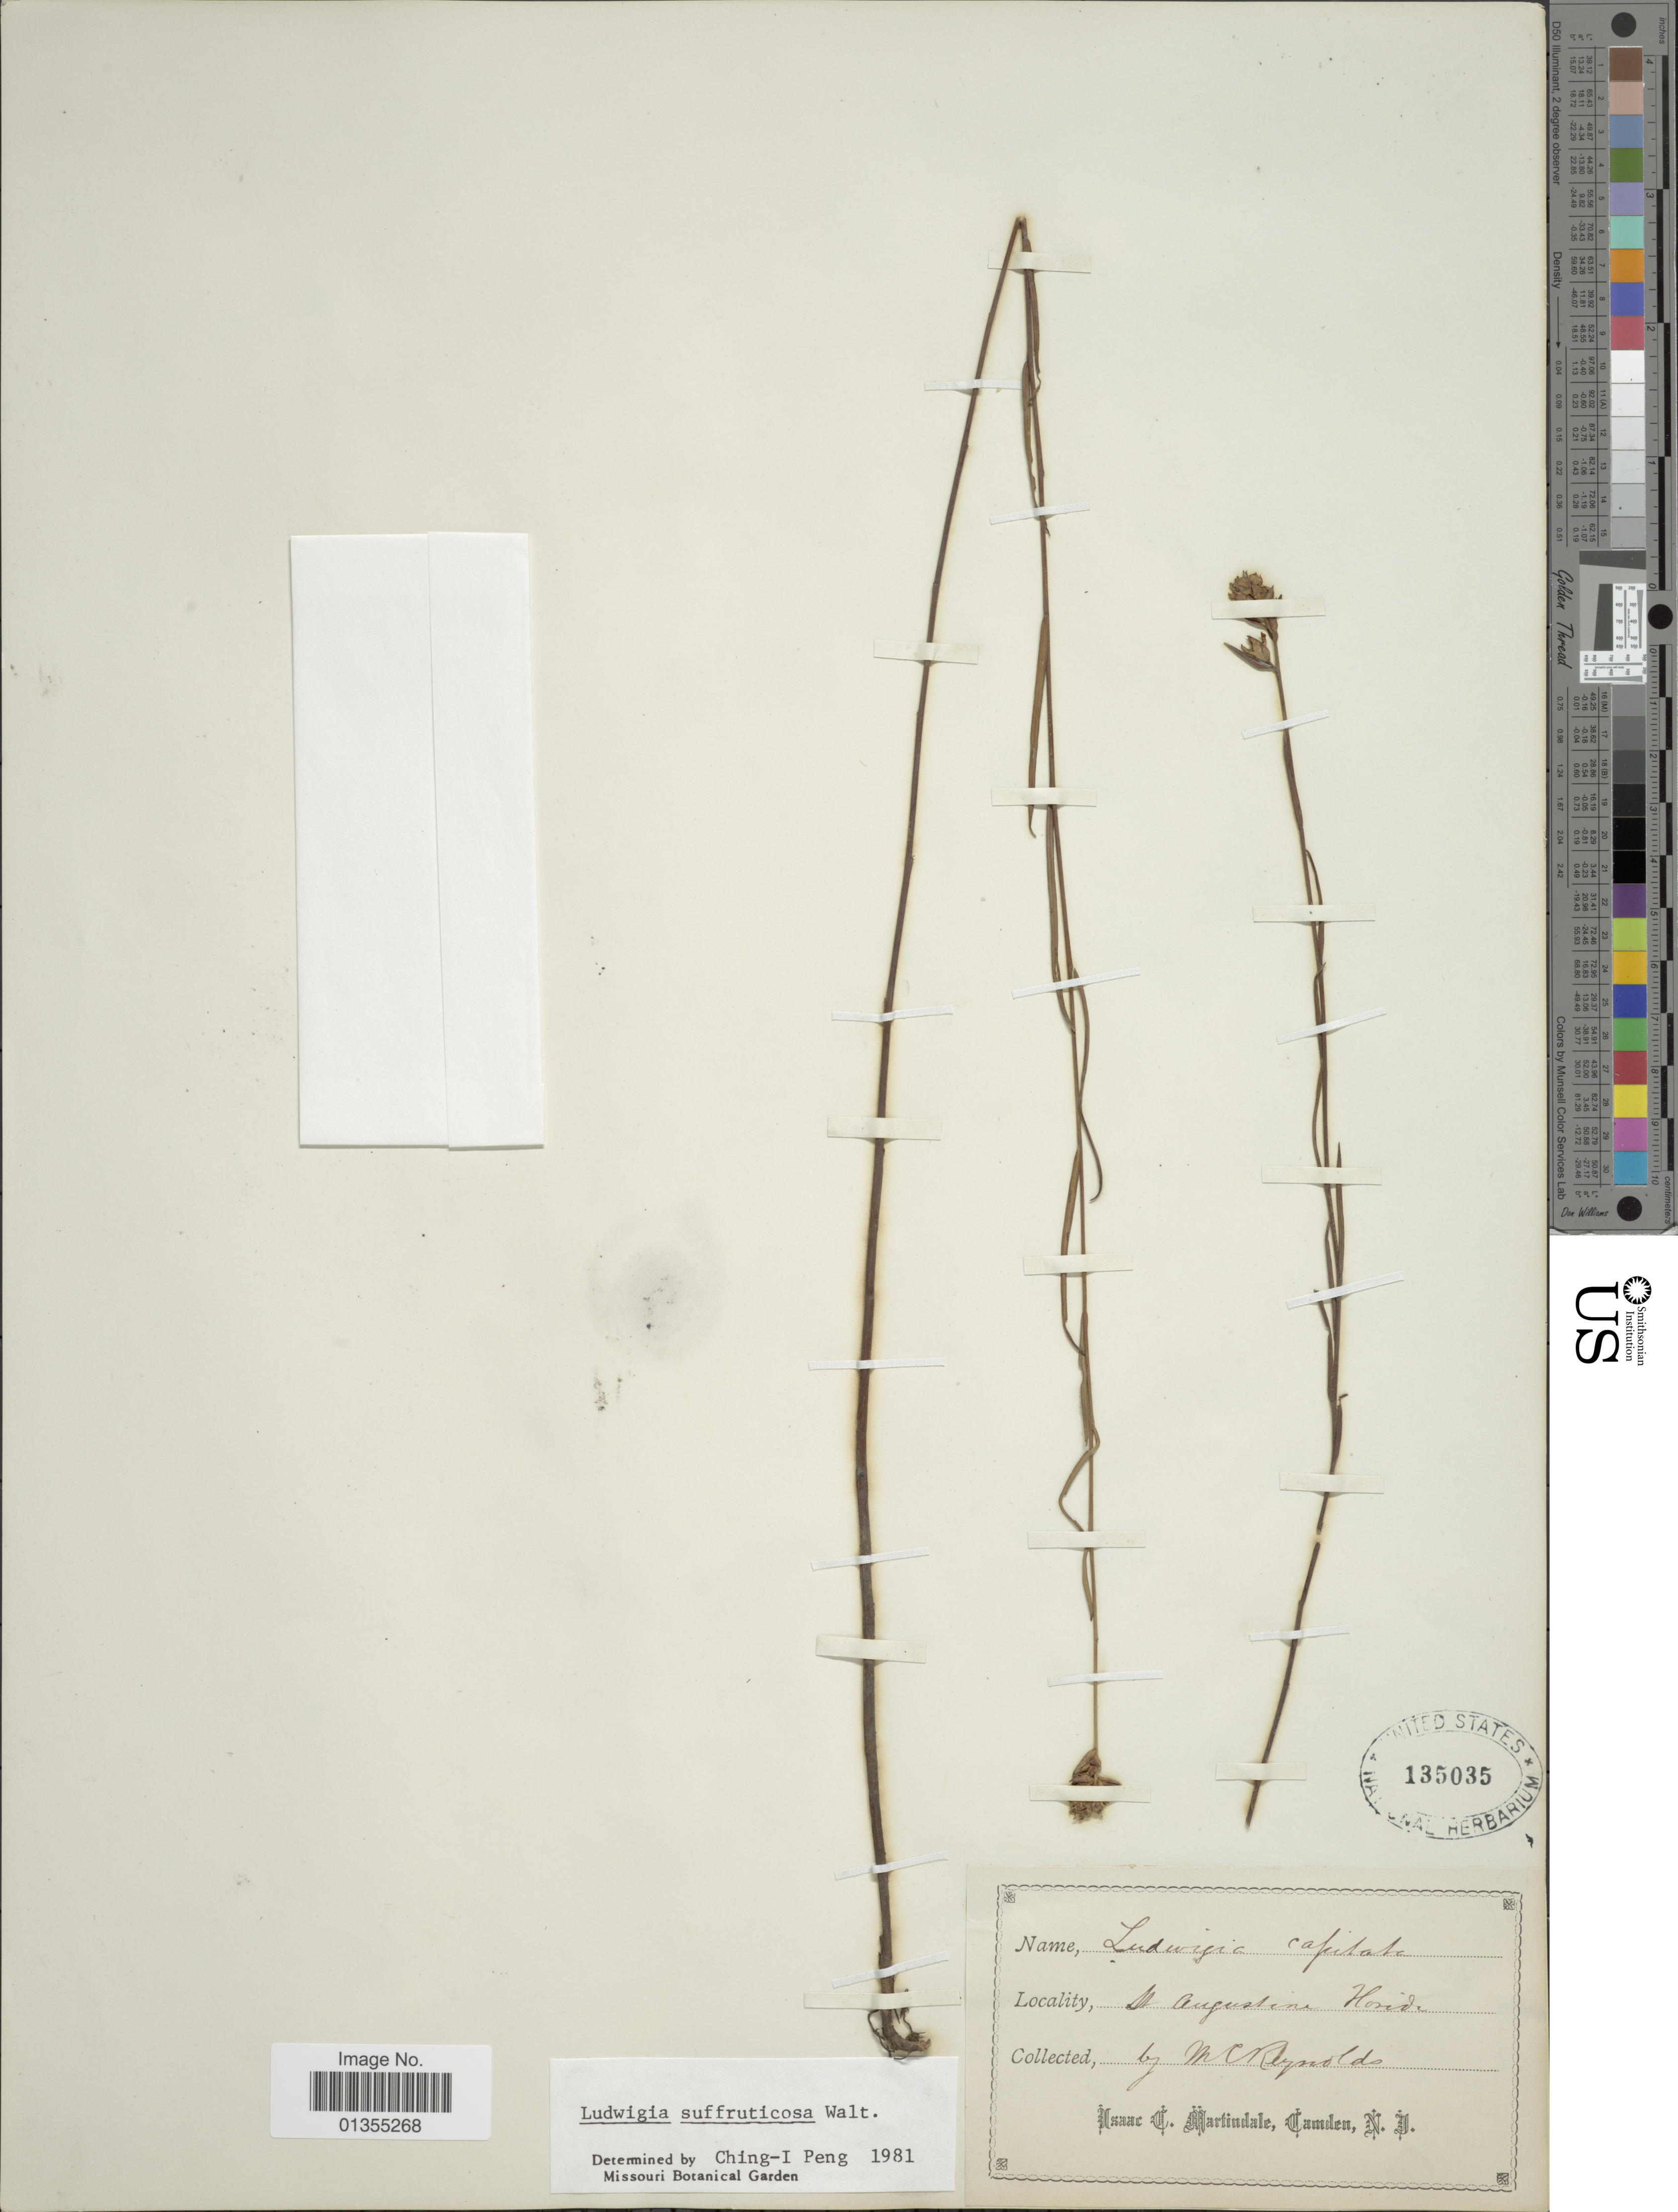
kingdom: Plantae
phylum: Tracheophyta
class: Magnoliopsida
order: Myrtales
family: Onagraceae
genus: Ludwigia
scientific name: Ludwigia suffruticosa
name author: Walter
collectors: M. Reynolds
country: United States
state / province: New Jersey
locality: St. Augustine Horide,Camden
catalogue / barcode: US 135035